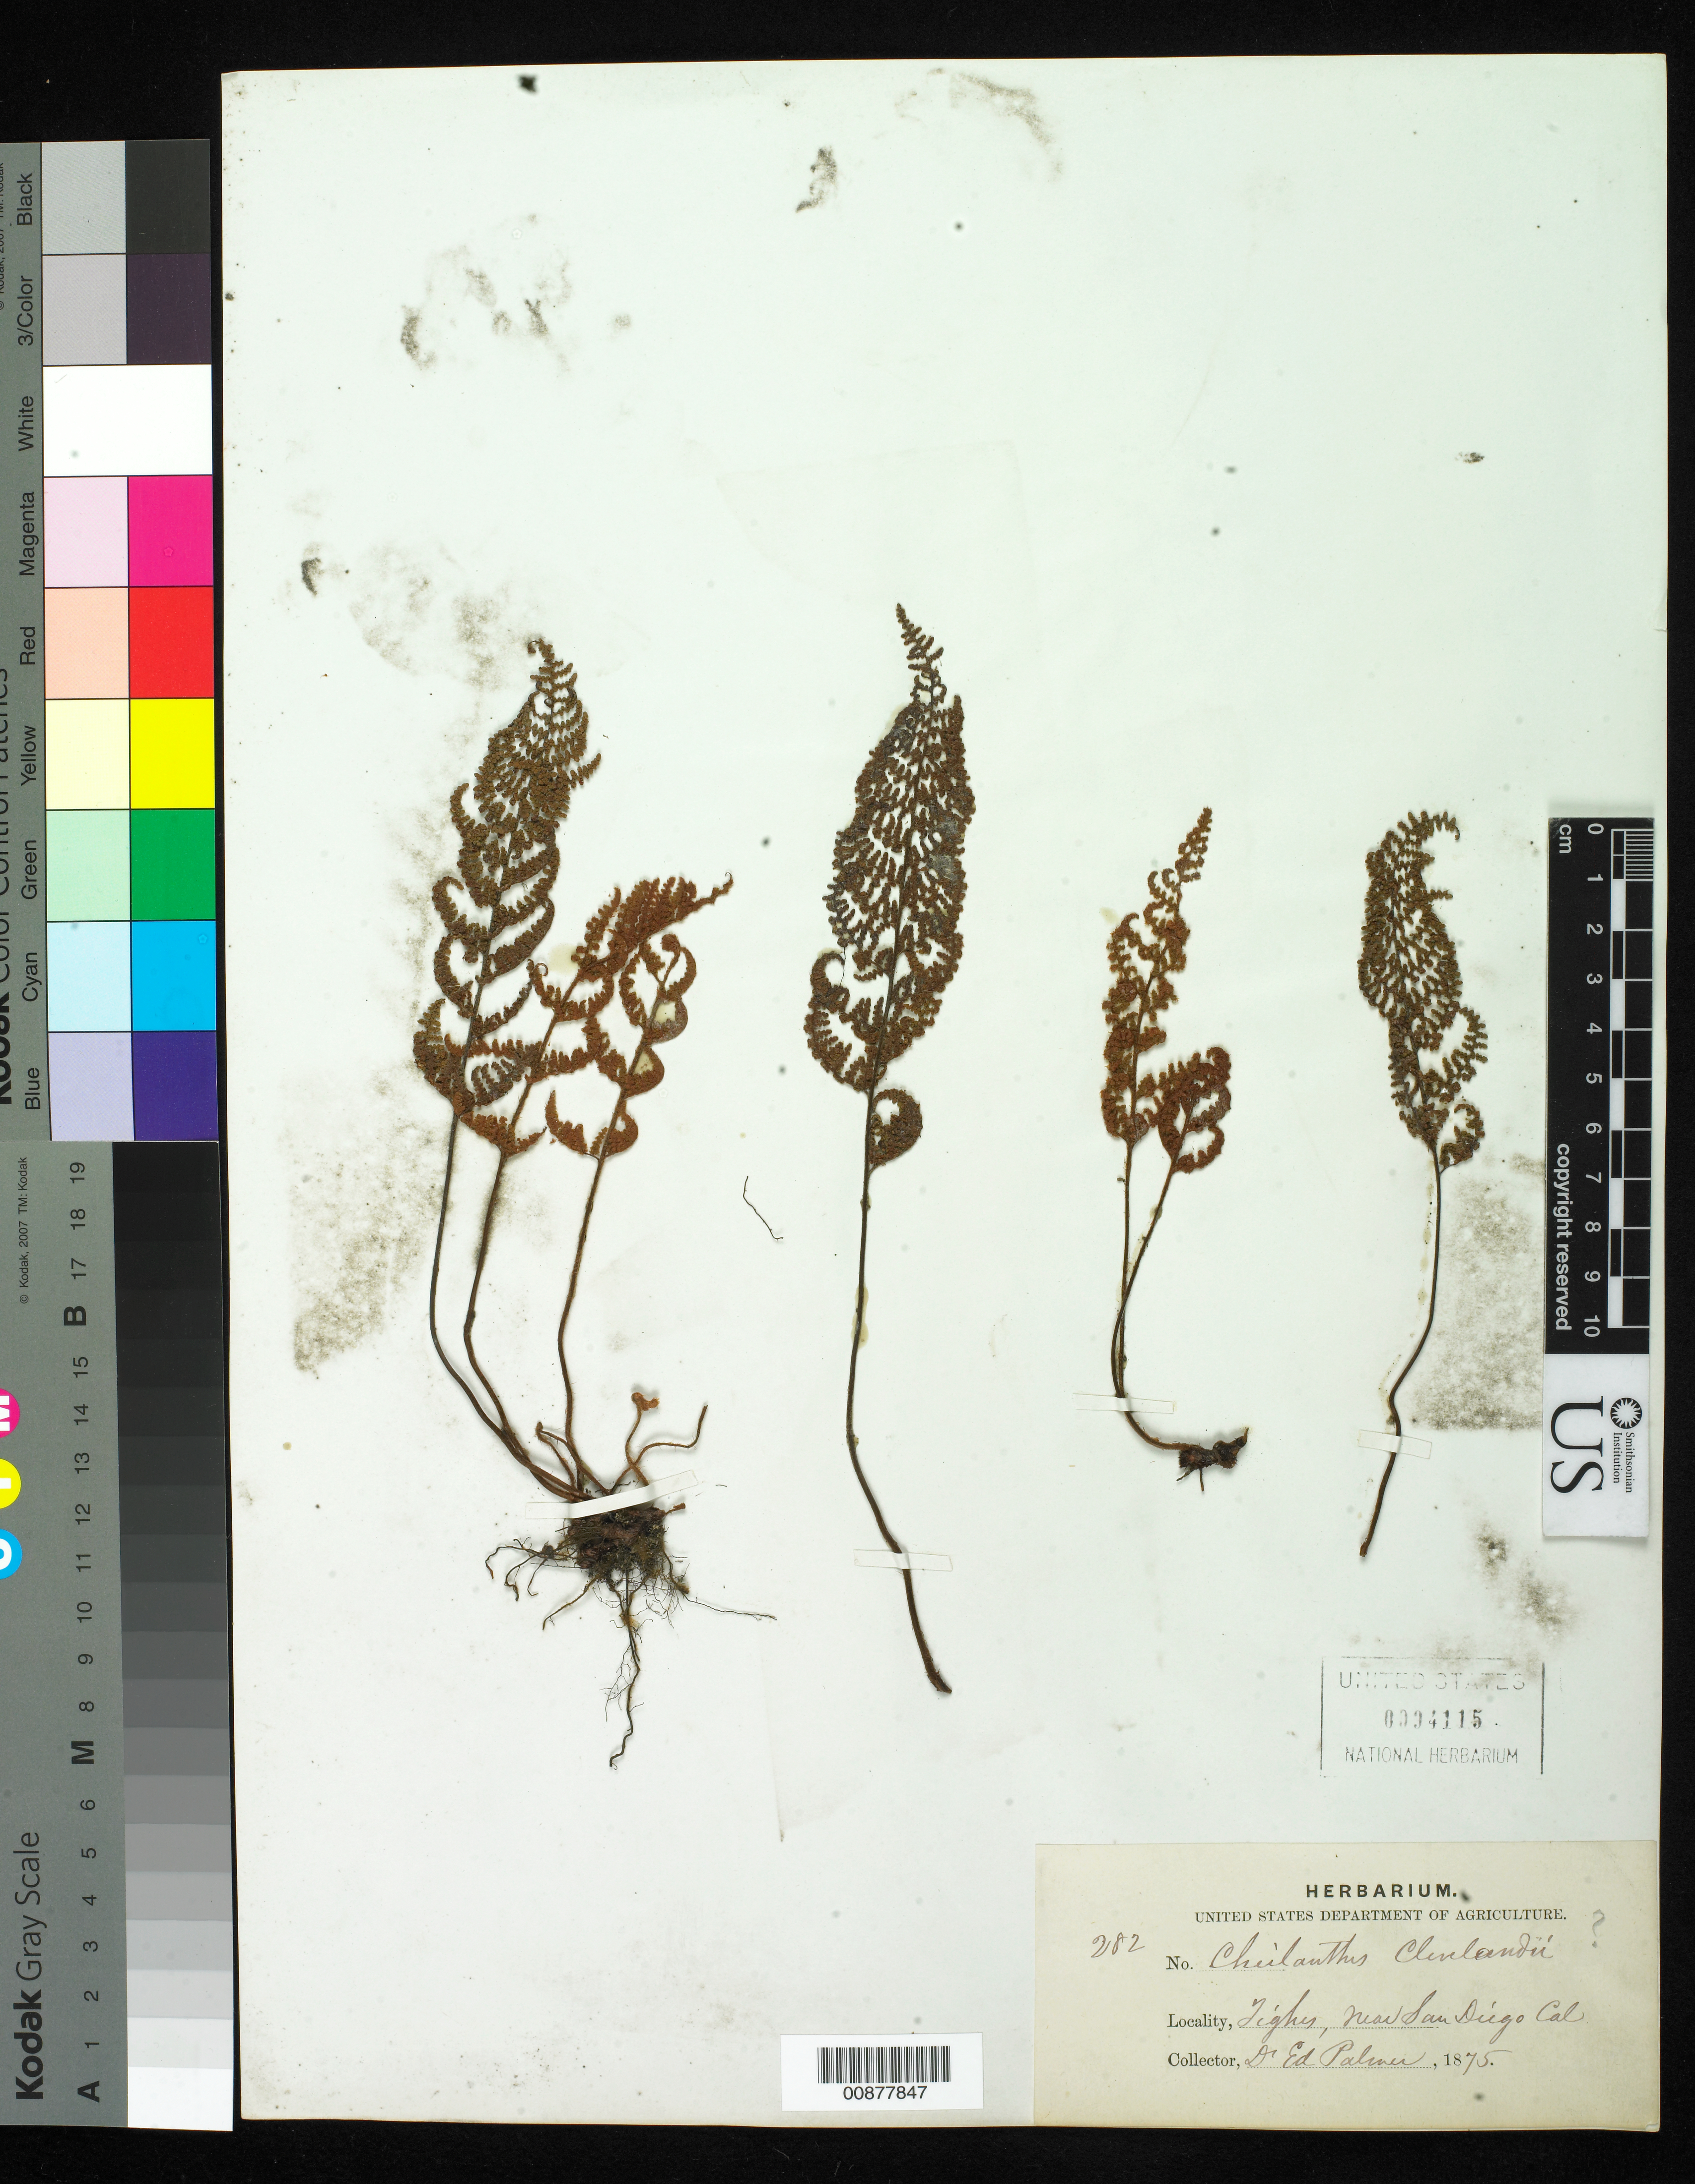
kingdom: Plantae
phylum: Tracheophyta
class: Polypodiopsida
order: Polypodiales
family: Pteridaceae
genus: Myriopteris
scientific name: Myriopteris clevelandii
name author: (D.C. Eaton) Grusz & Windham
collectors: E. Palmer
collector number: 282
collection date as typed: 1875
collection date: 1875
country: United States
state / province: California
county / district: San Diego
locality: Tighes, near San Diego, California.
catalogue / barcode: US 94115